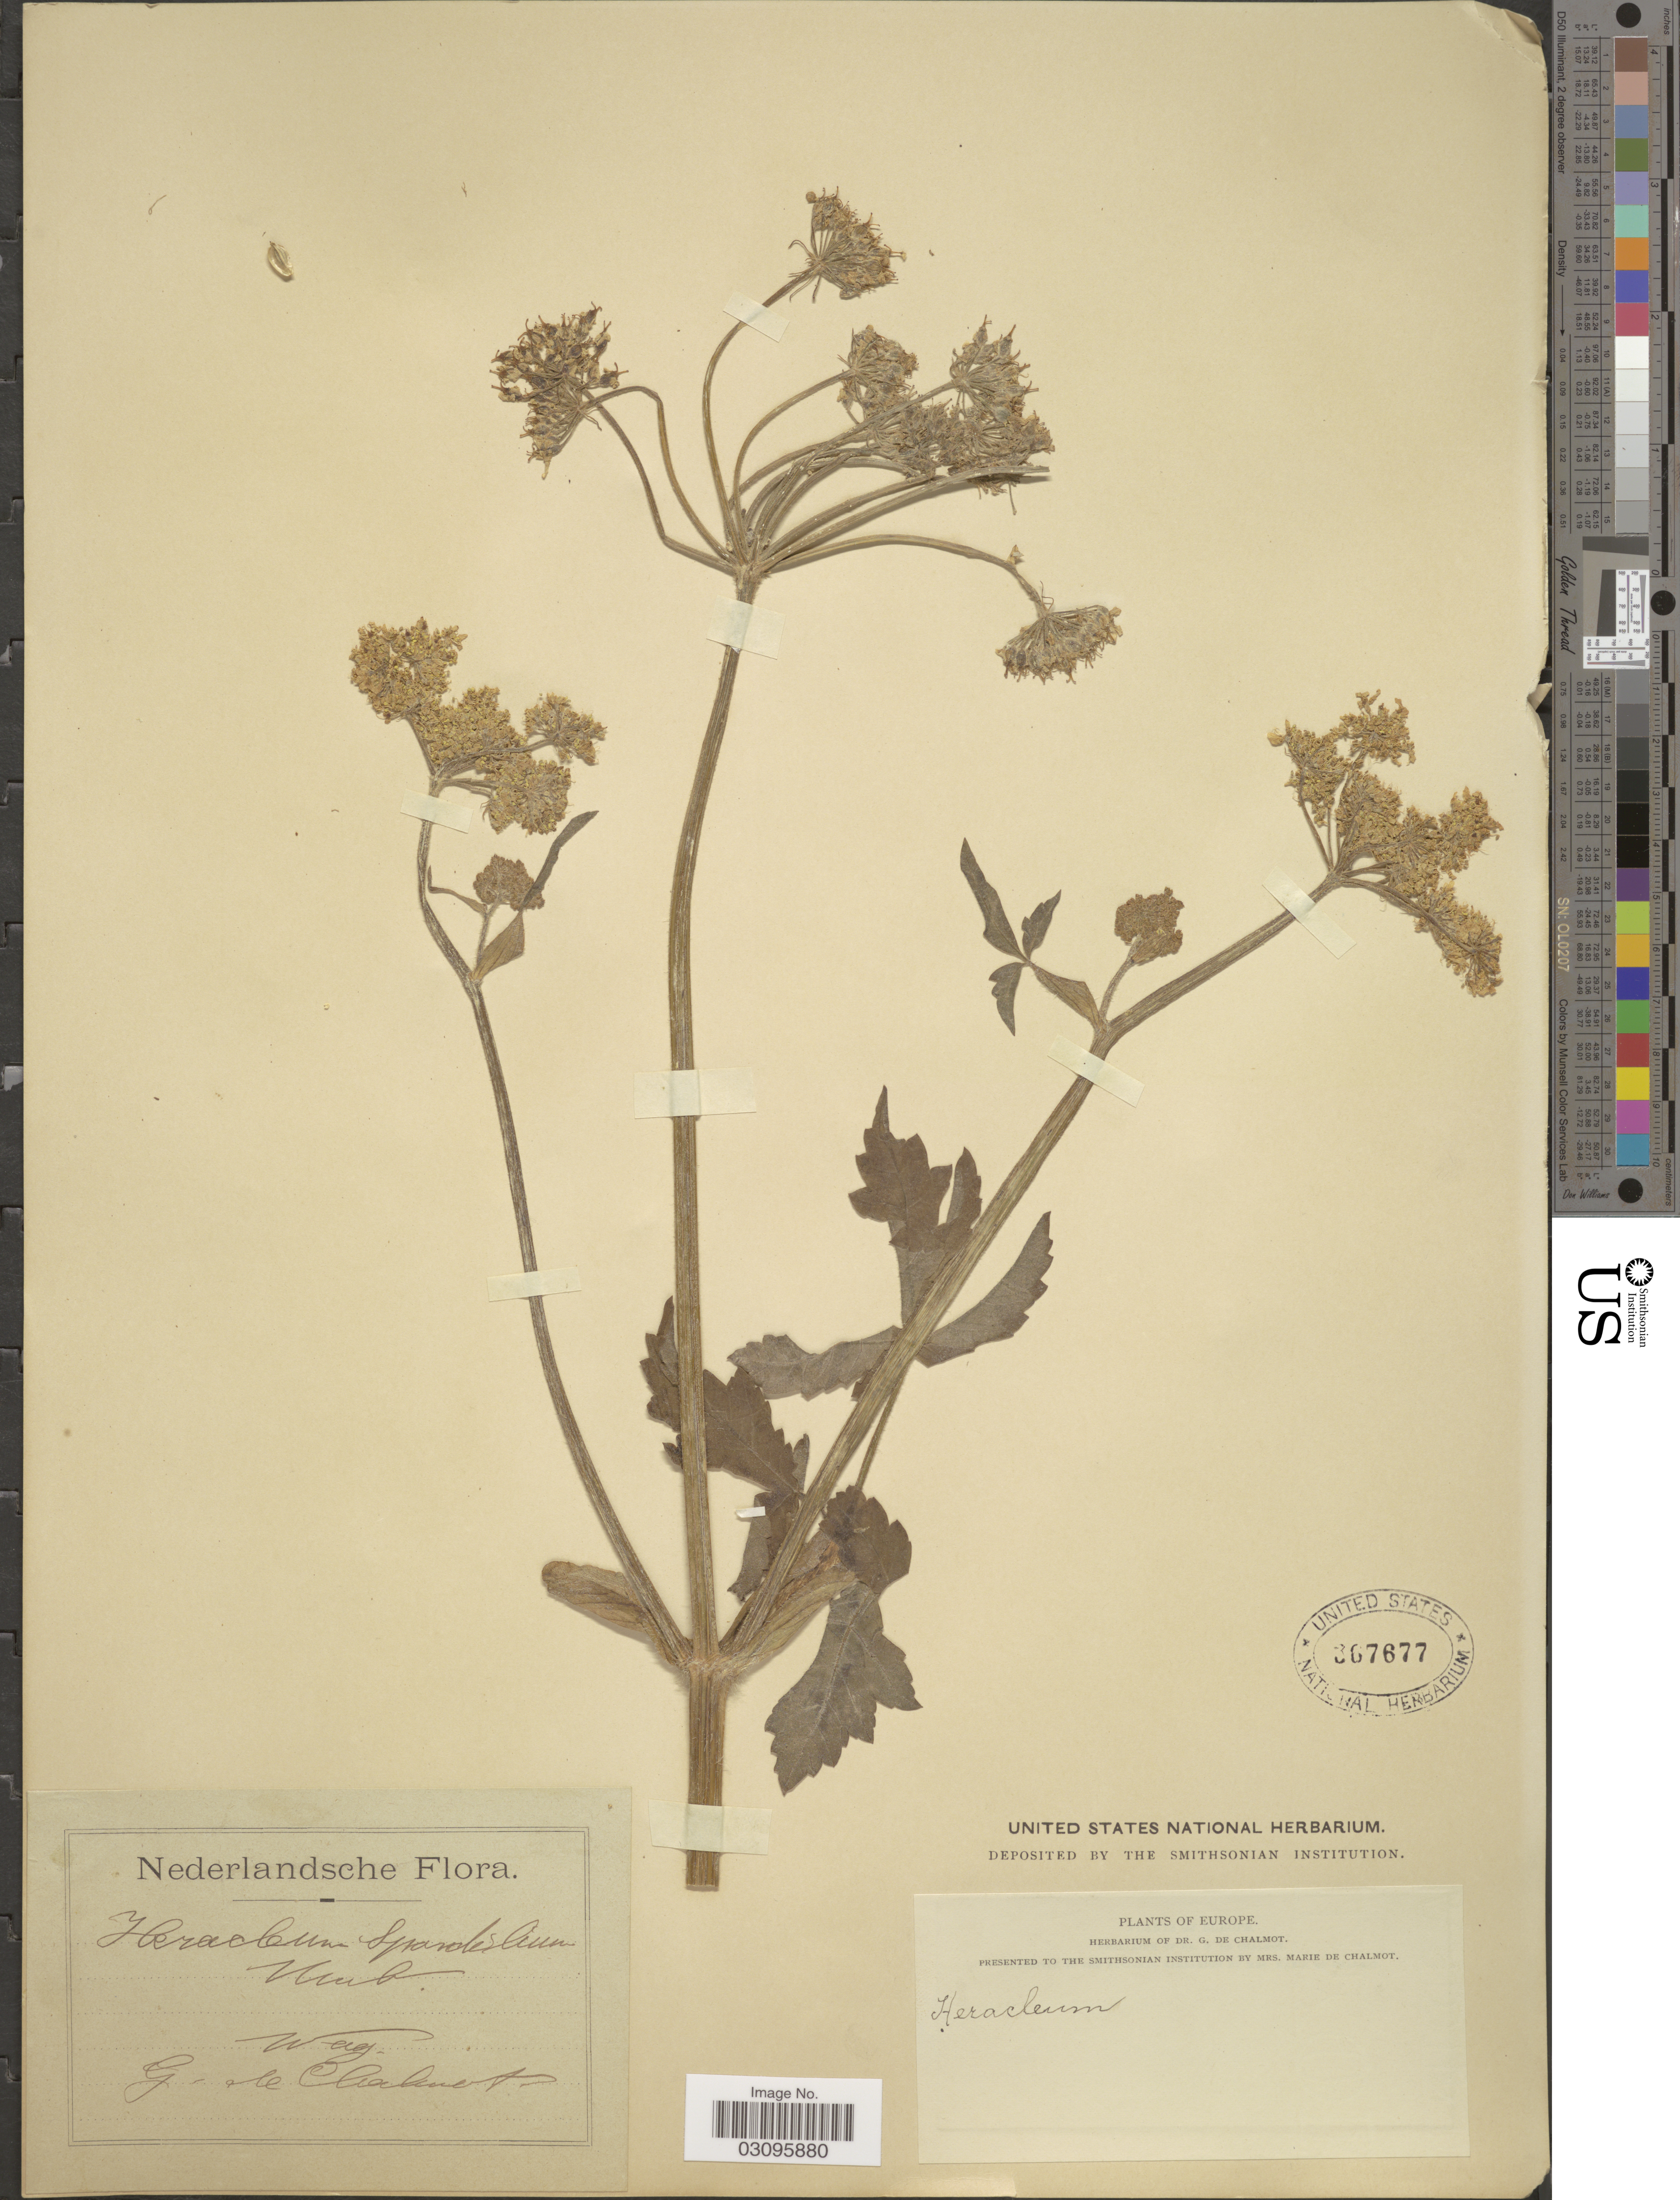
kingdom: Plantae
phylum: Tracheophyta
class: Magnoliopsida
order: Apiales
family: Apiaceae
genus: Heracleum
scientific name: Heracleum sp.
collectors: G. de Chalmot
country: Netherlands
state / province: Gelderland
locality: Wag.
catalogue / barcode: US 367677